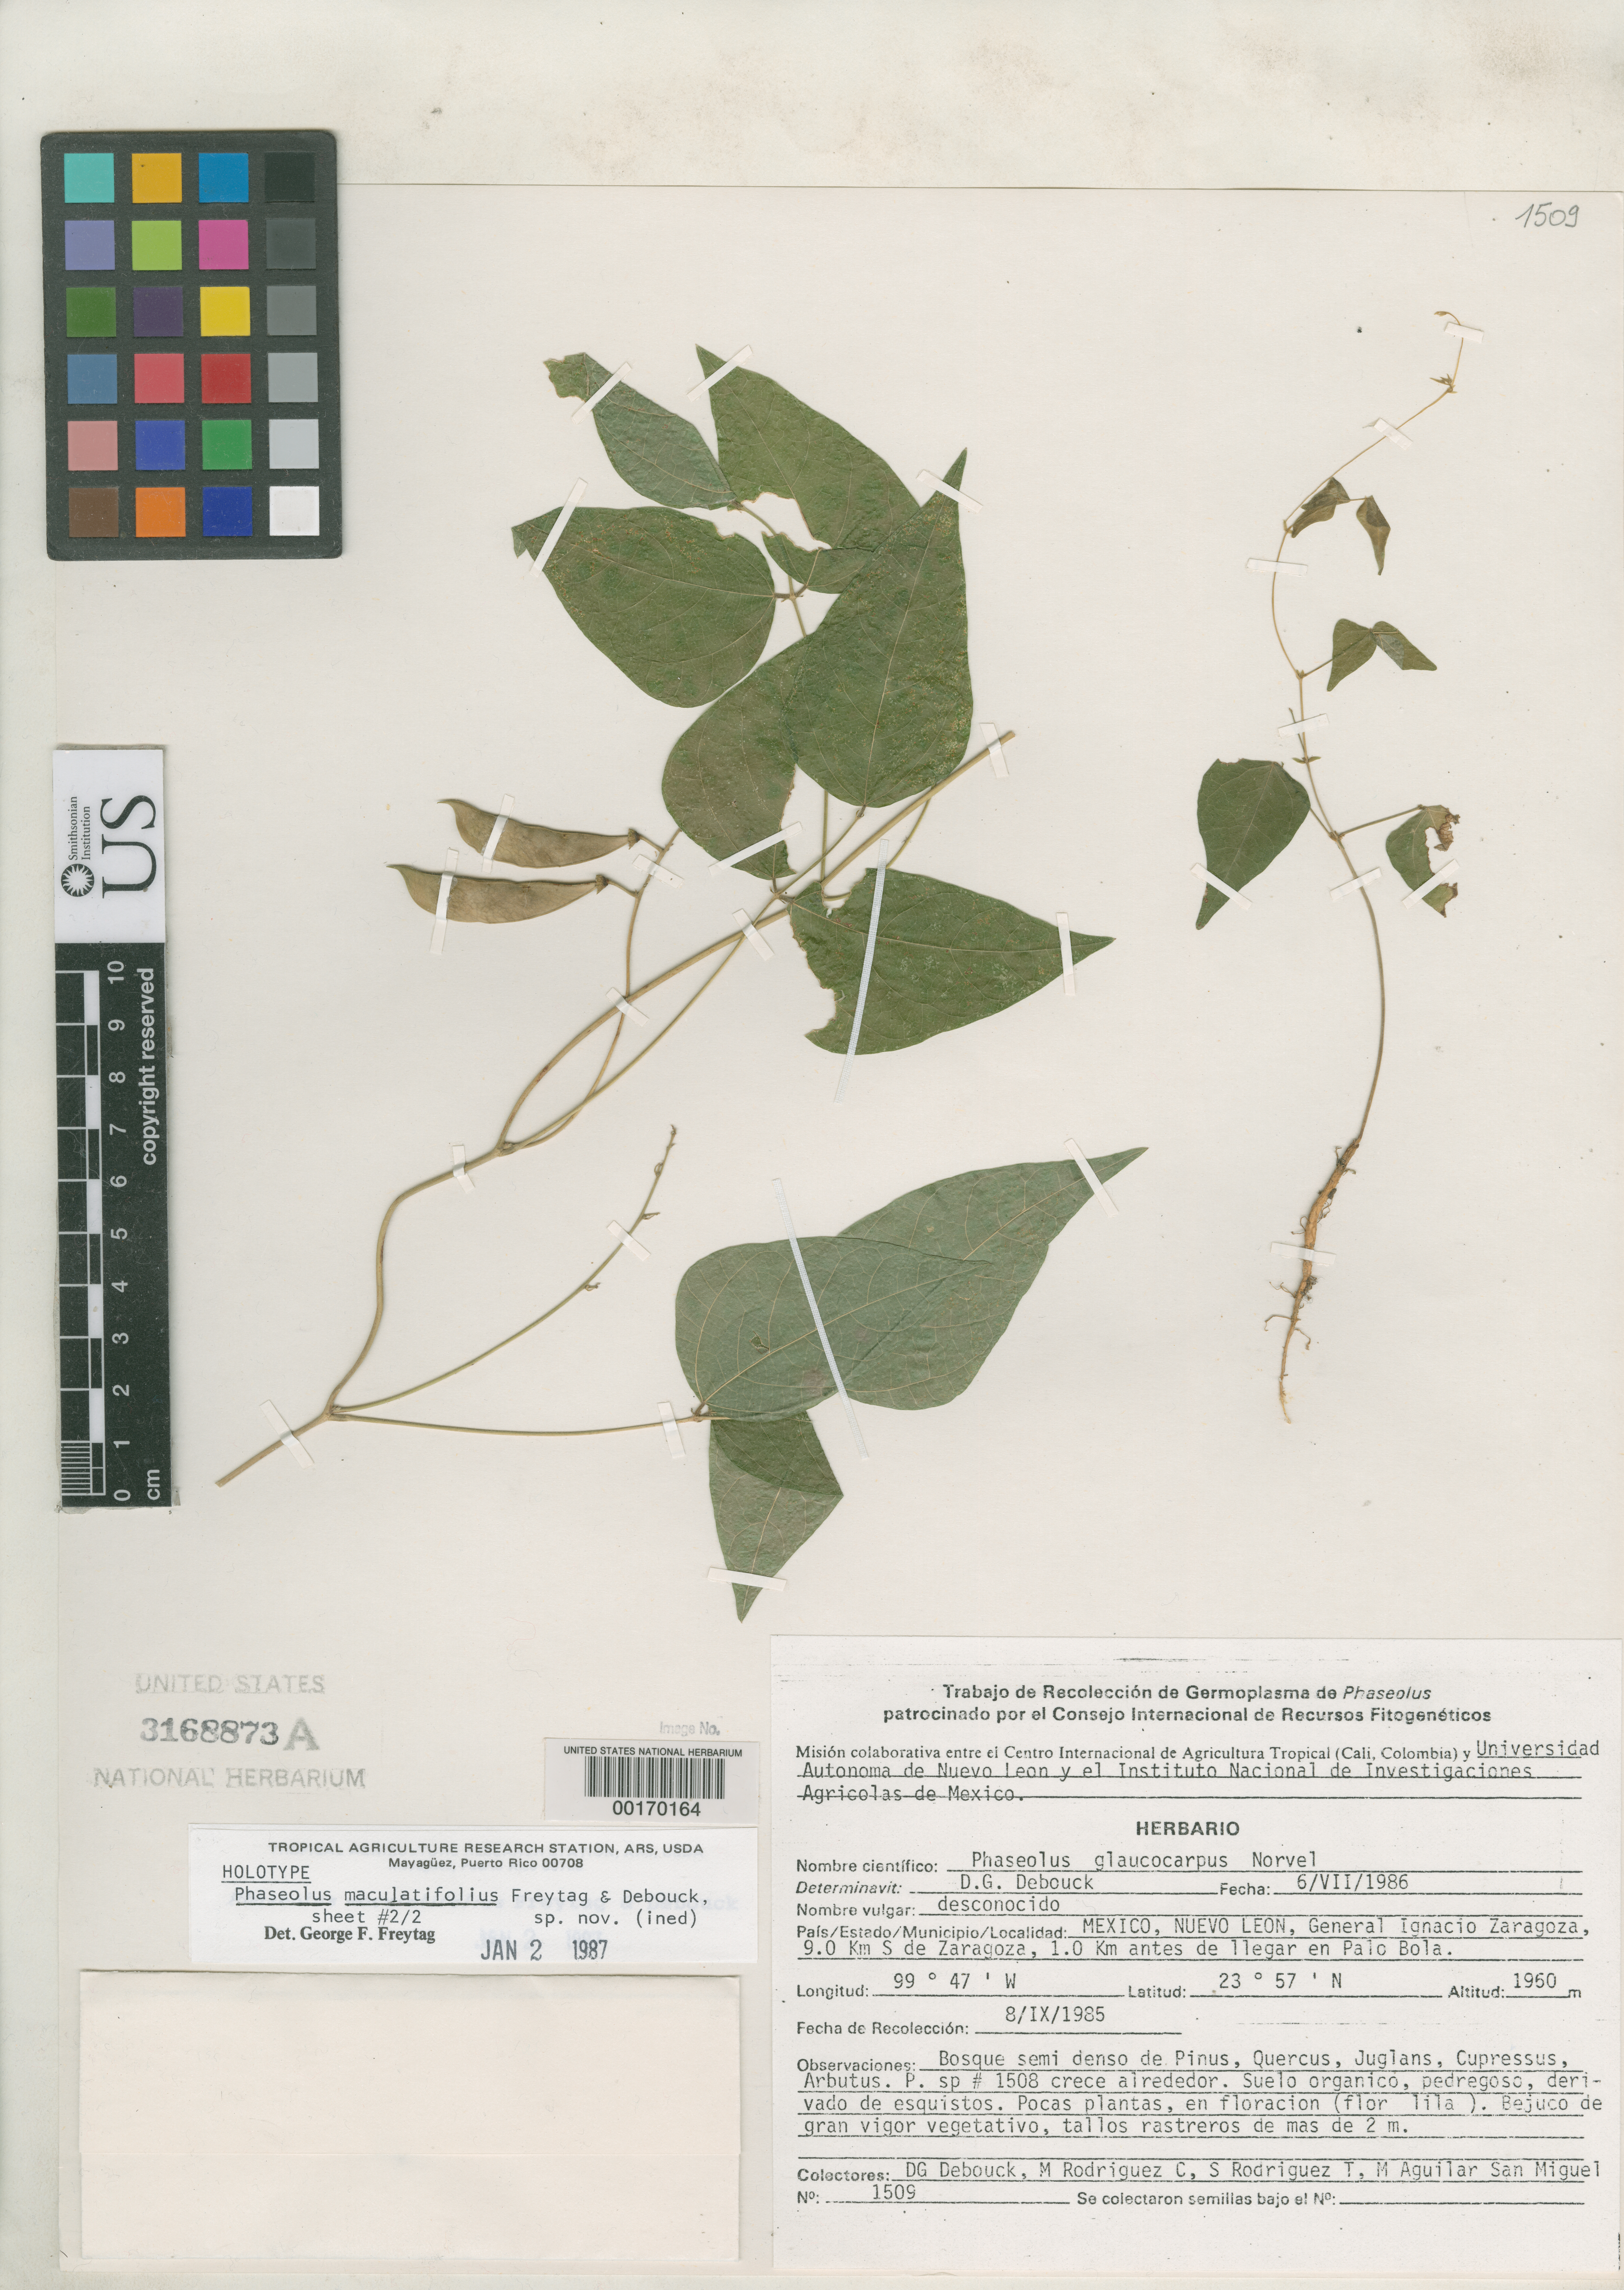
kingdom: Plantae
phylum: Tracheophyta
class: Magnoliopsida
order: Fabales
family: Fabaceae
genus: Phaseolus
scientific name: Phaseolus maculatifolius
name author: Freytag & Debouck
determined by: Freytag, G. F.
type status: Holotype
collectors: D. Debouck, M. Rodriguez C., S. Rodriguez T. & M. Aguilar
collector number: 1509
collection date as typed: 08 Sep 1985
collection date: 1985-09-08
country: Mexico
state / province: Nuevo León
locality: Mexico, Nuevo Leon, General Ignacio Zaragoza, 9.0 km S de Zaragoza, 1.0 km antes de llegar en Palo Bola.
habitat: Bosque semi denso de Pinus, Quercus, Juglans, Cupressus, Arbusut. P. sp. #1508 crece alrededor. Suelo organico, pedregoso, derivado de esquistos.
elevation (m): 1960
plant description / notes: Holotype mounted on 2 sheets.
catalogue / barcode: US 3168873A